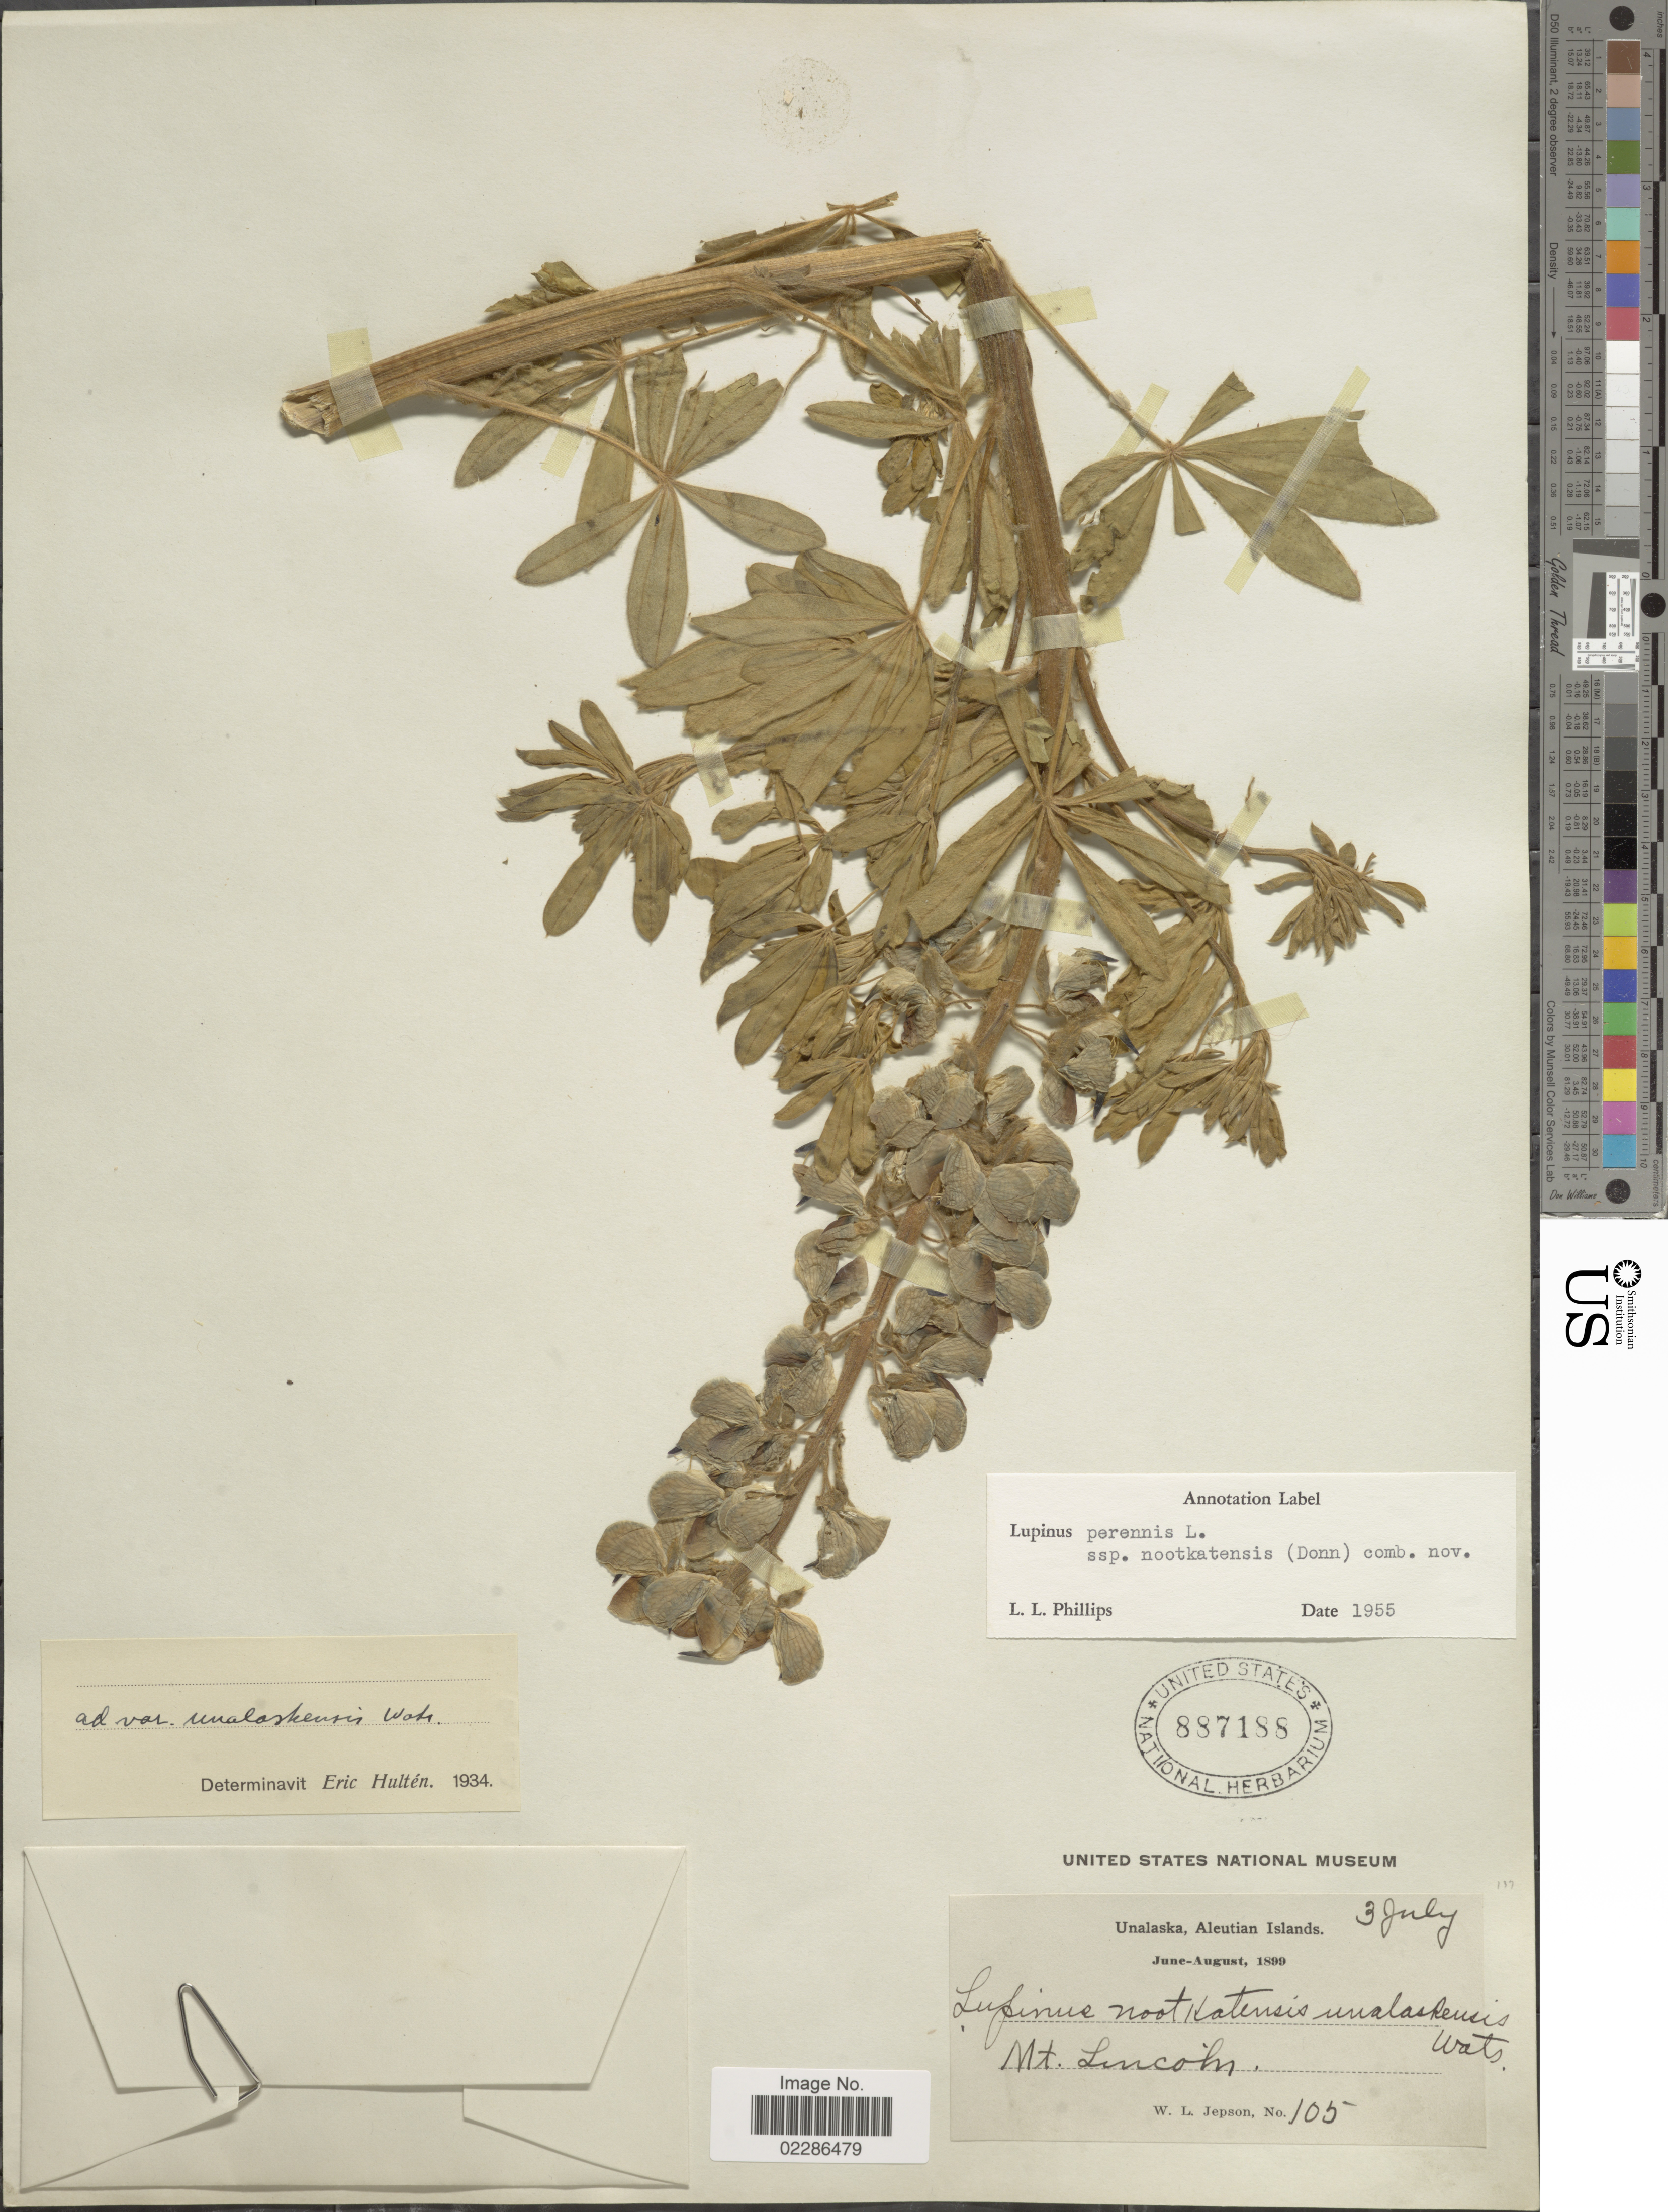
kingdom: Plantae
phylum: Tracheophyta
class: Magnoliopsida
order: Fabales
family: Fabaceae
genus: Lupinus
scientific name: Lupinus nootkatensis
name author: Donn ex Sims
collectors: W. L. Jepson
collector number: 105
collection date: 1899-07-03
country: United States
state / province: Alaska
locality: Unalaska, Aleutian Islands, Mt Lincoln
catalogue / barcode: US 887188